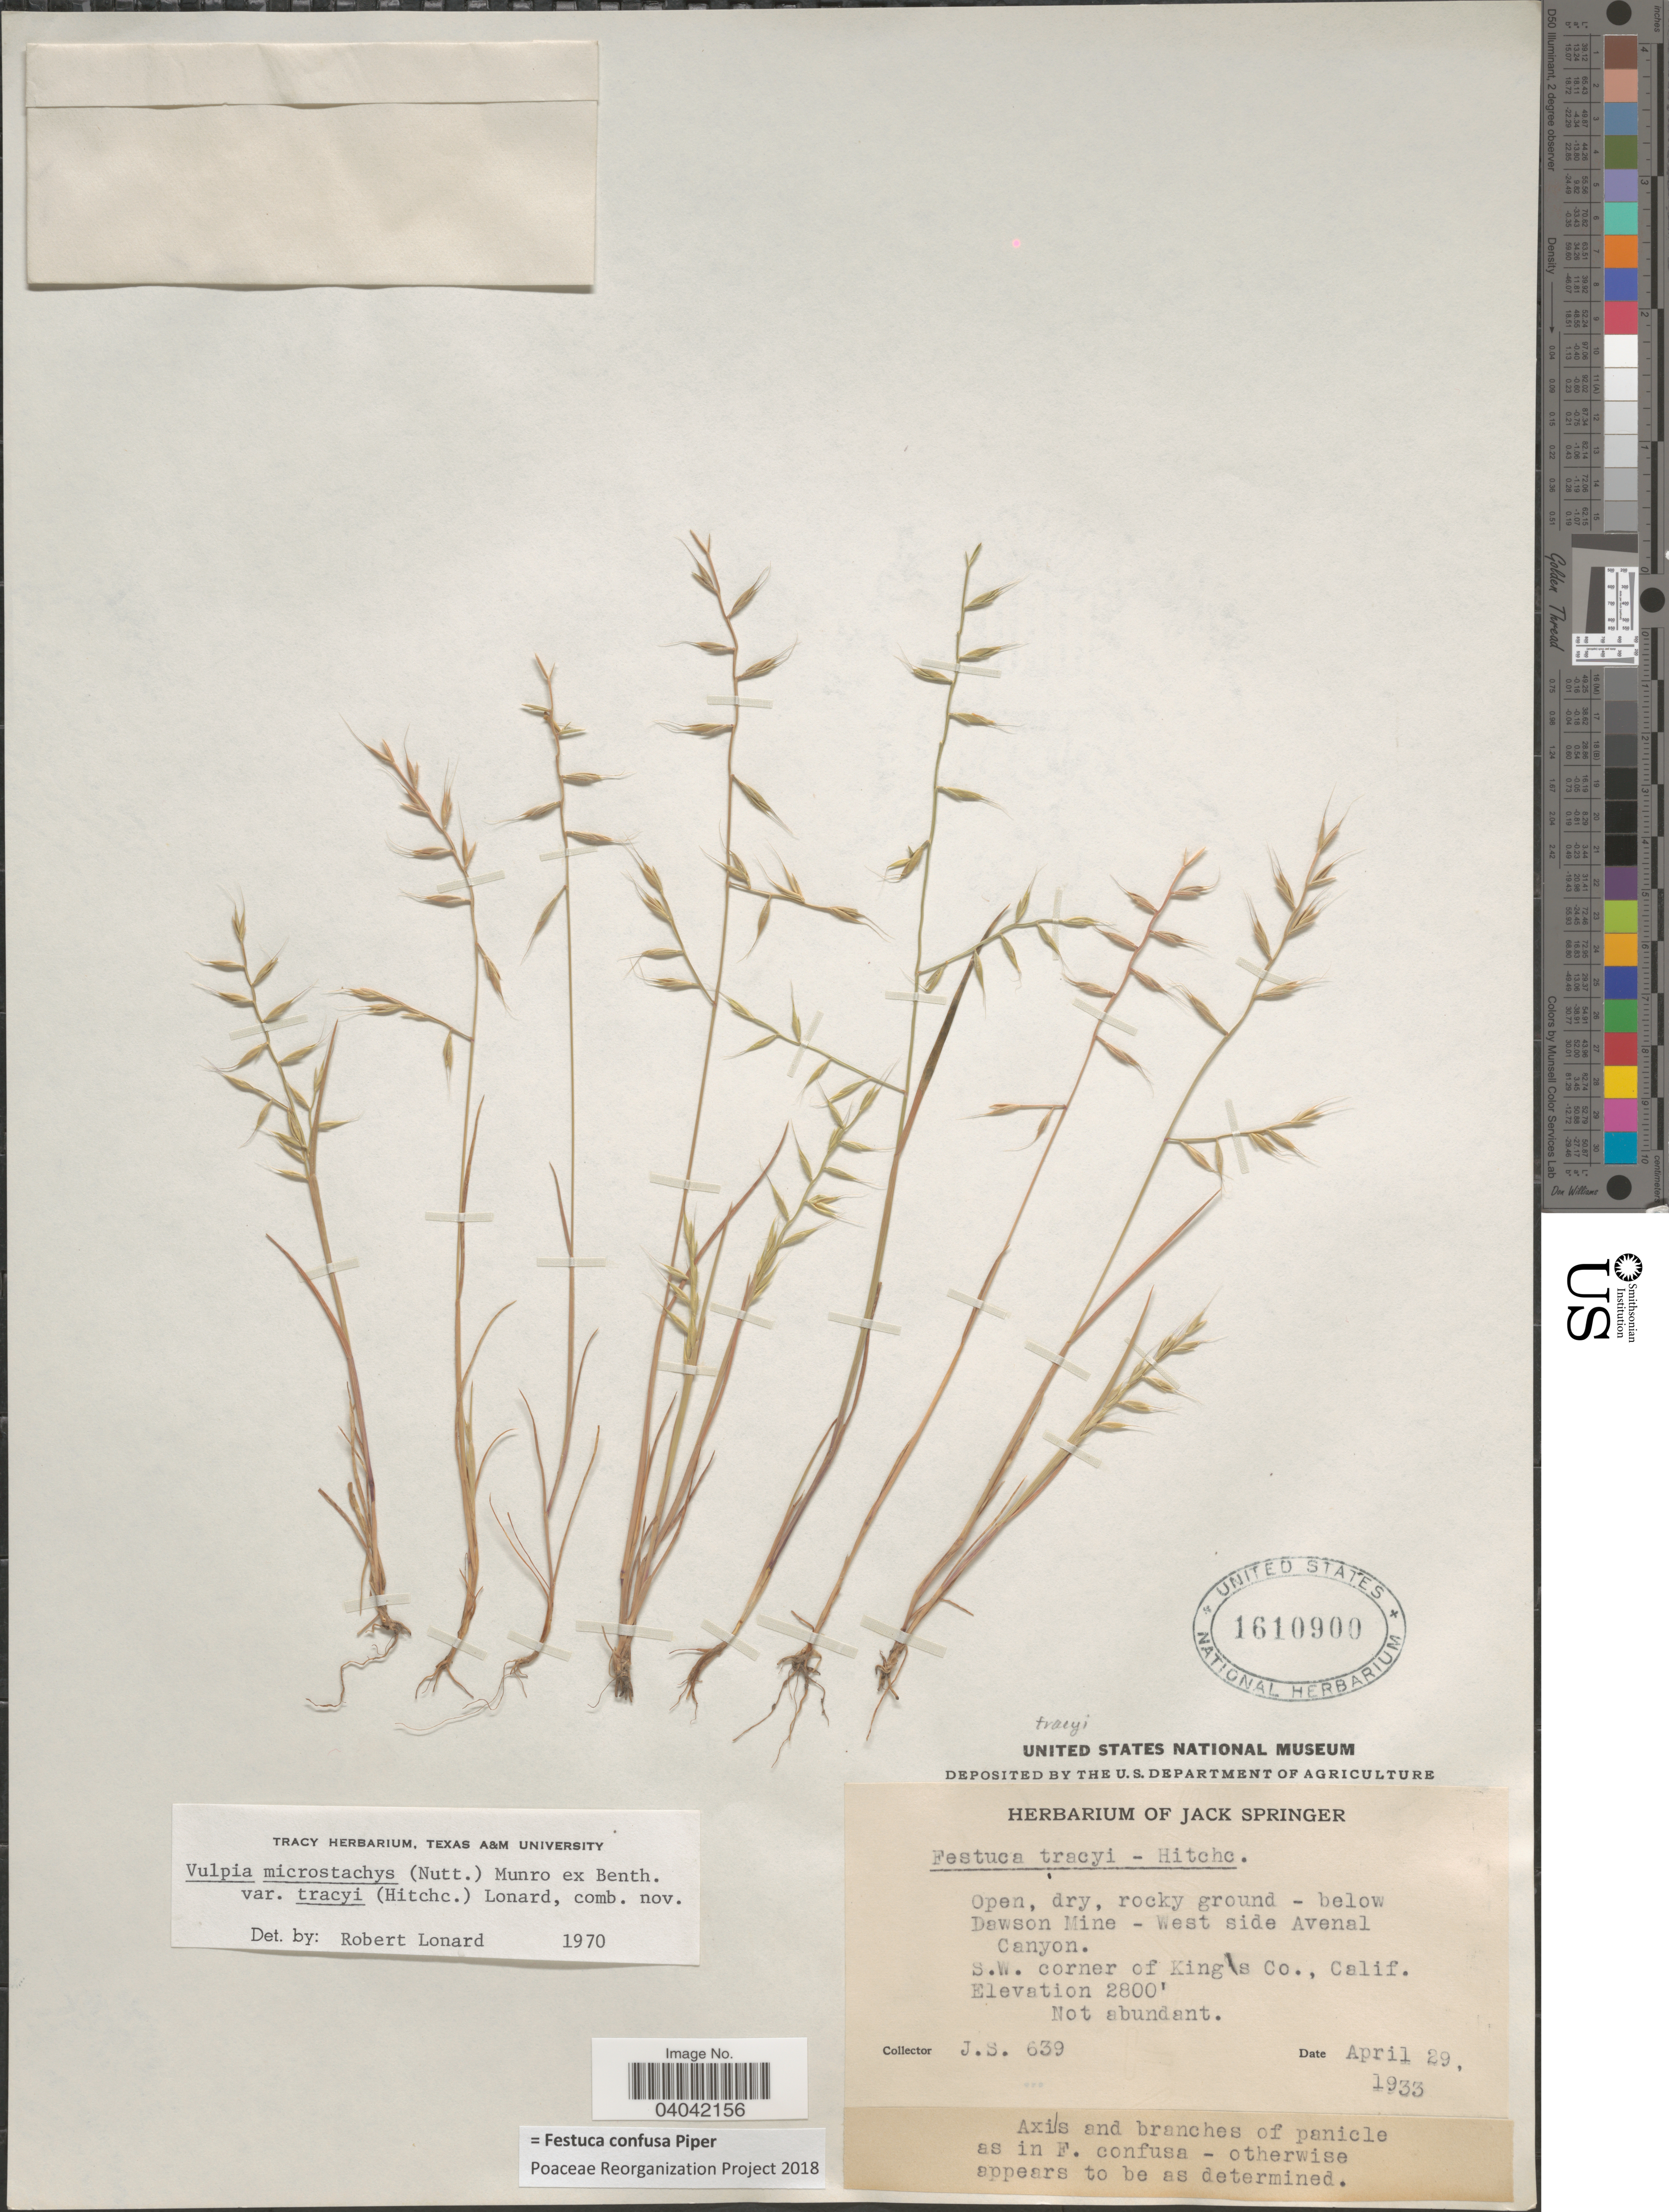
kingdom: Plantae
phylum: Tracheophyta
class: Liliopsida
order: Poales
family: Poaceae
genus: Festuca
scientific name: Festuca confusa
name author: Piper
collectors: J. Springer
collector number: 639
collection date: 1933-04-29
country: United States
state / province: California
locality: Open, dry, rocky ground - below Dawson Mine - West side Avenal Canyon. S.W. corner of King's Co.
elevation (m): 853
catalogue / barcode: US 1610900